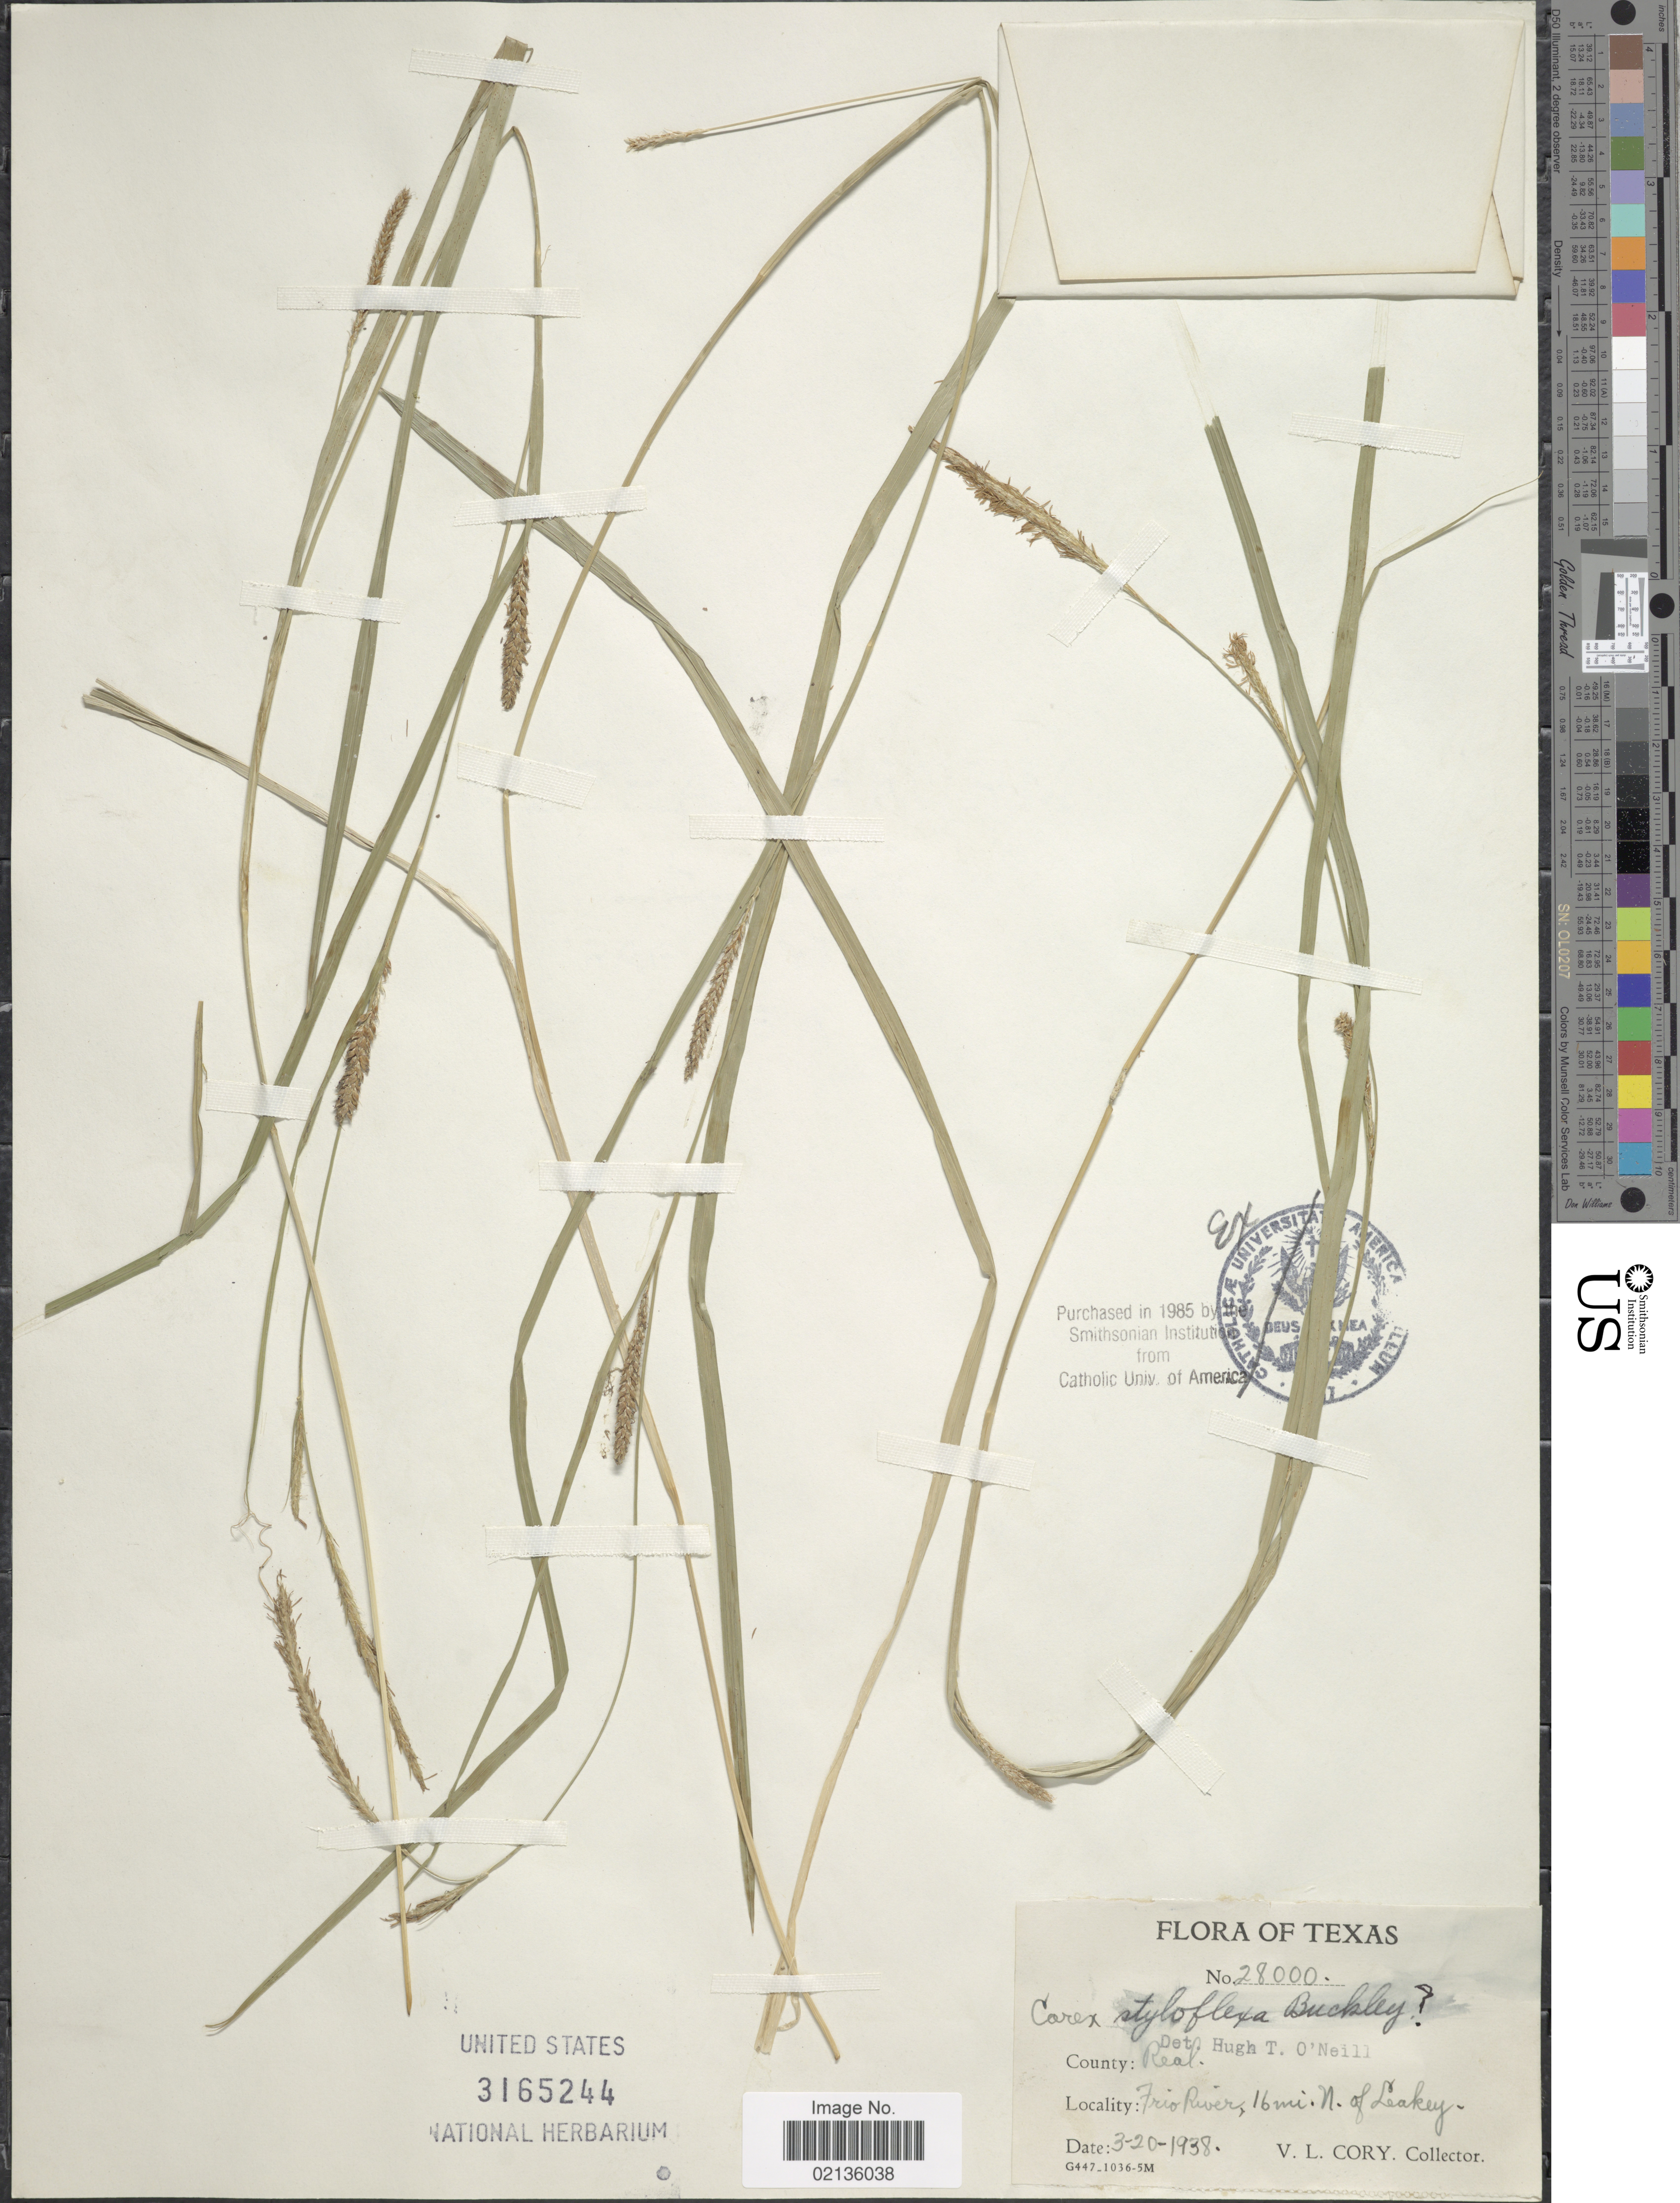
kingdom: Plantae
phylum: Tracheophyta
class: Liliopsida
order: Poales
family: Cyperaceae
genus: Carex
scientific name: Carex styloflexa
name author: Buckley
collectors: V. Cory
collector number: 28000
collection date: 1938-03-20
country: United States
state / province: Texas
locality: County: Real, Frio River, 16 mi N. of Leakey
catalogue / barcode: US 3165244